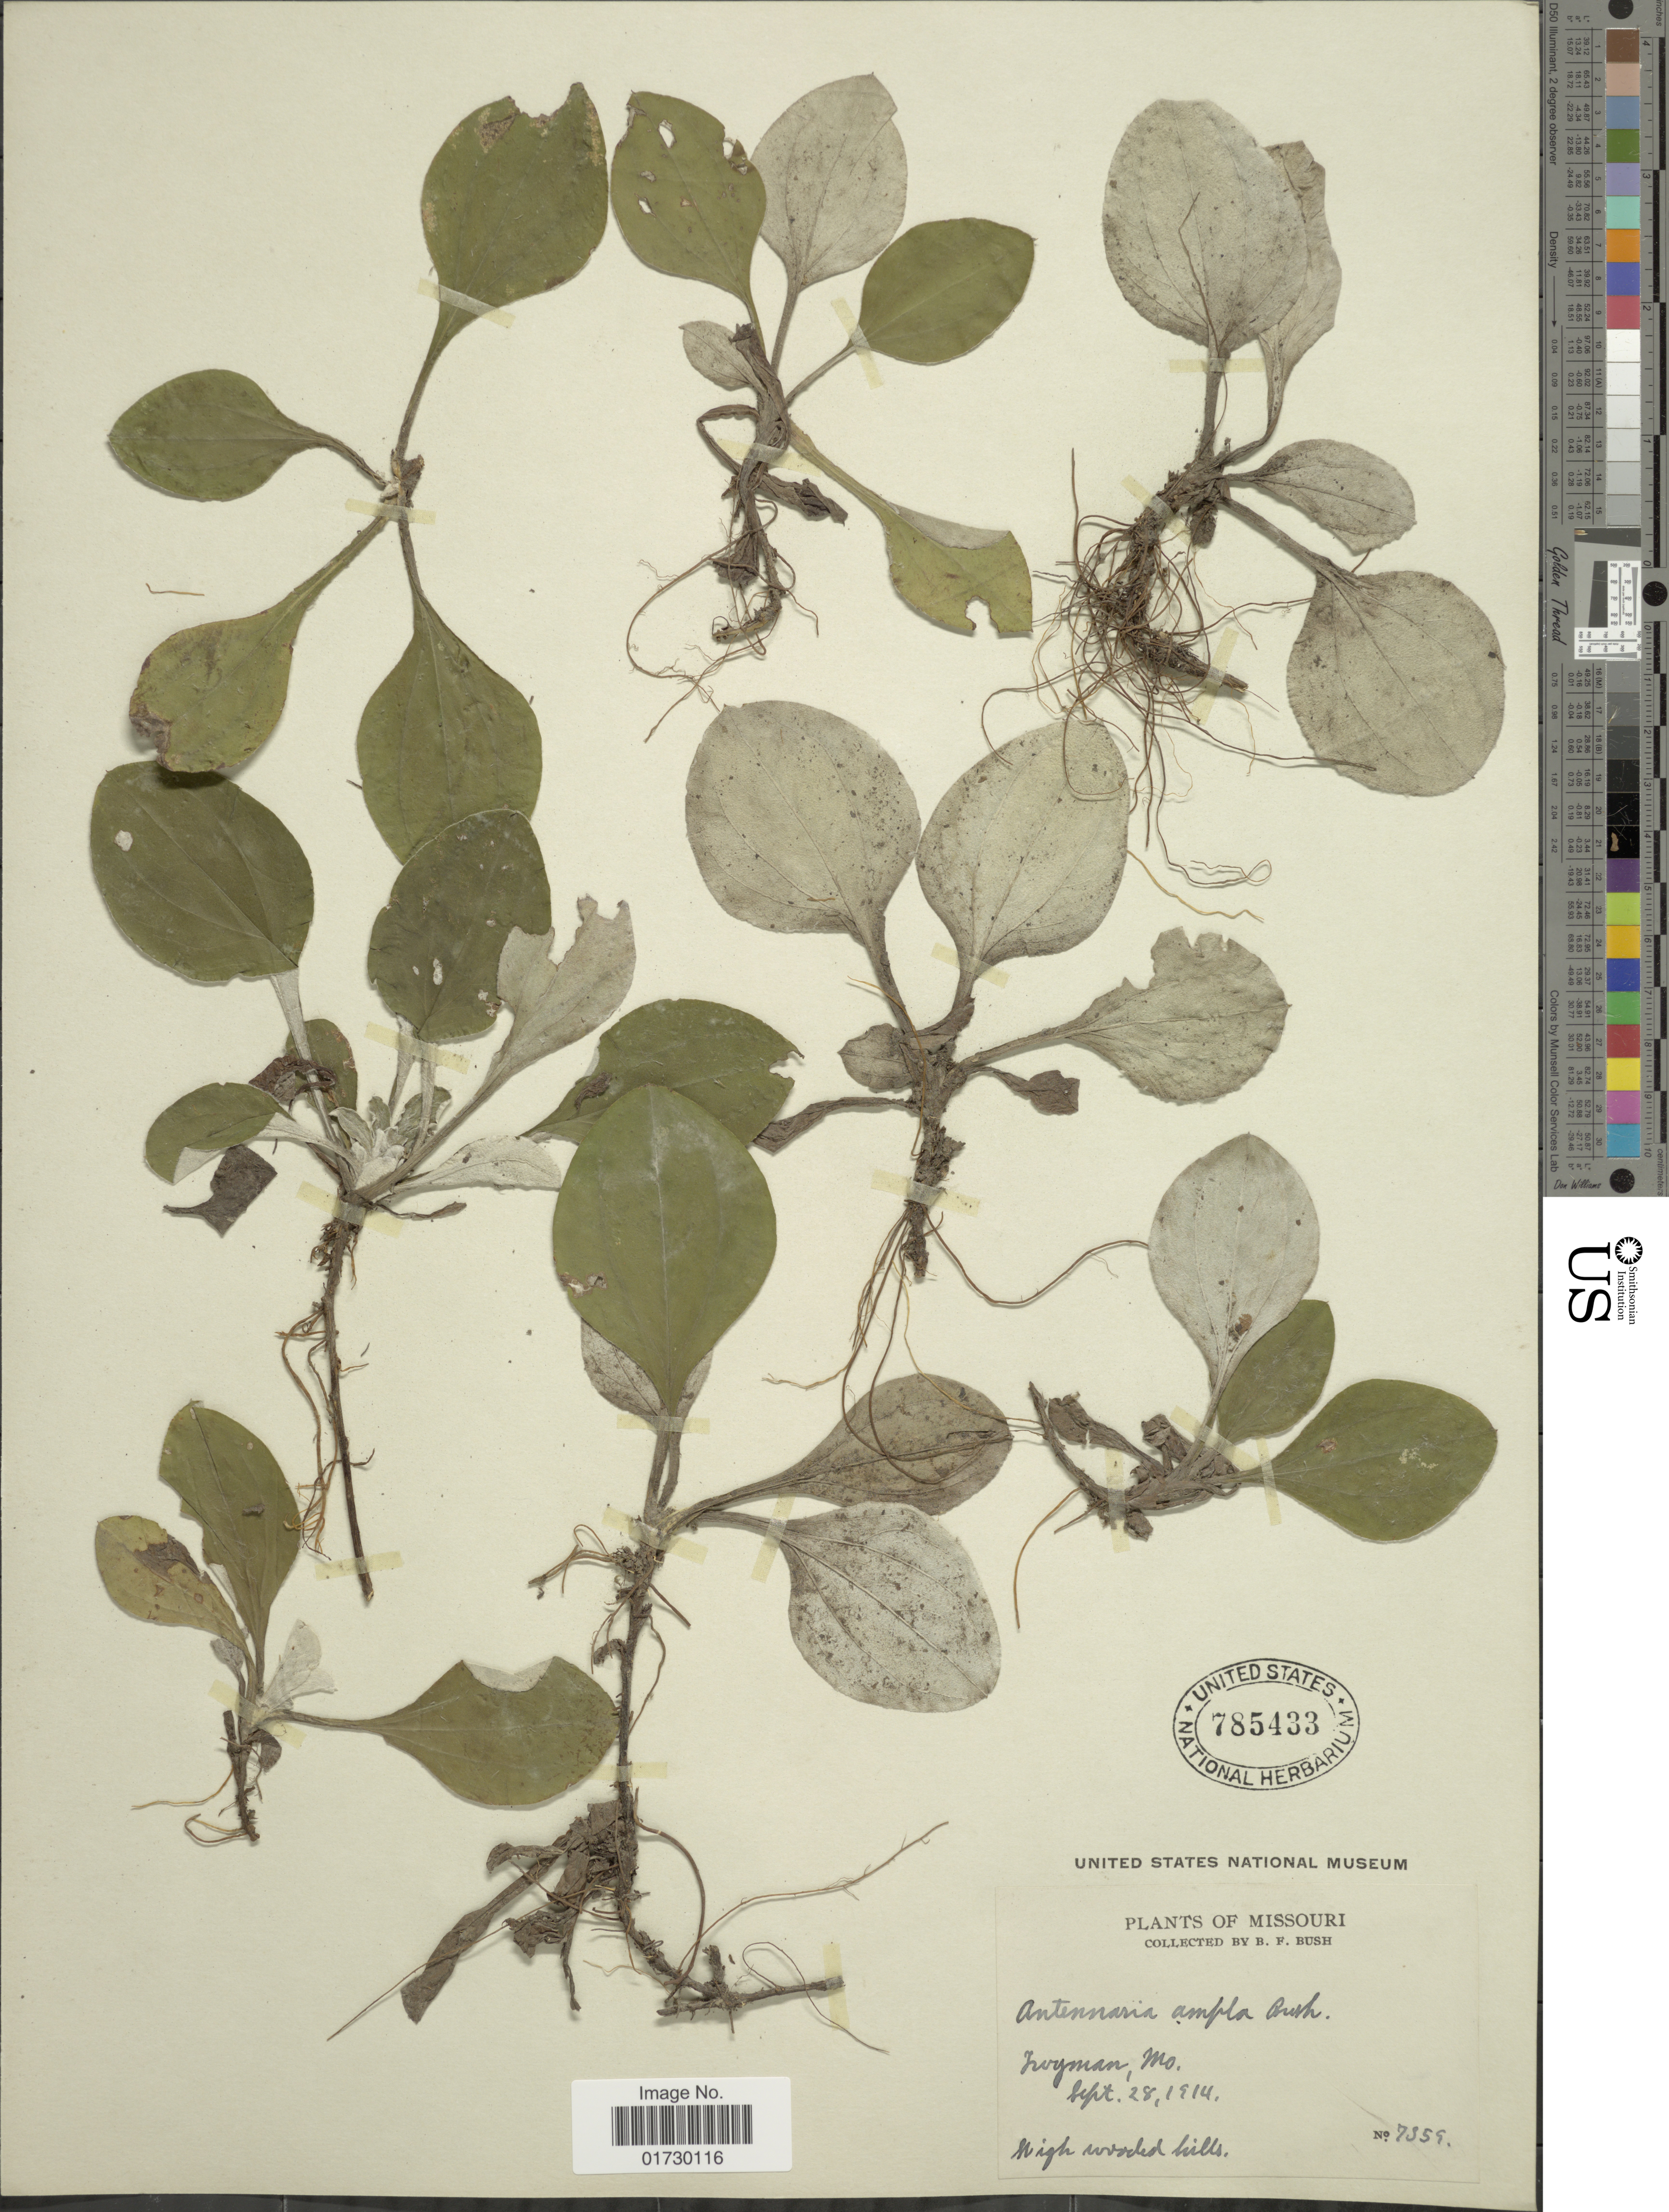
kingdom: Plantae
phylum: Tracheophyta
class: Magnoliopsida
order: Asterales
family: Asteraceae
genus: Antennaria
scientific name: Antennaria ampla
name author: Bush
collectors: B. F. Bush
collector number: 7359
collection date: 1914-09-28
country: United States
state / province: Missouri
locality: Twyman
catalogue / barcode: US 785433